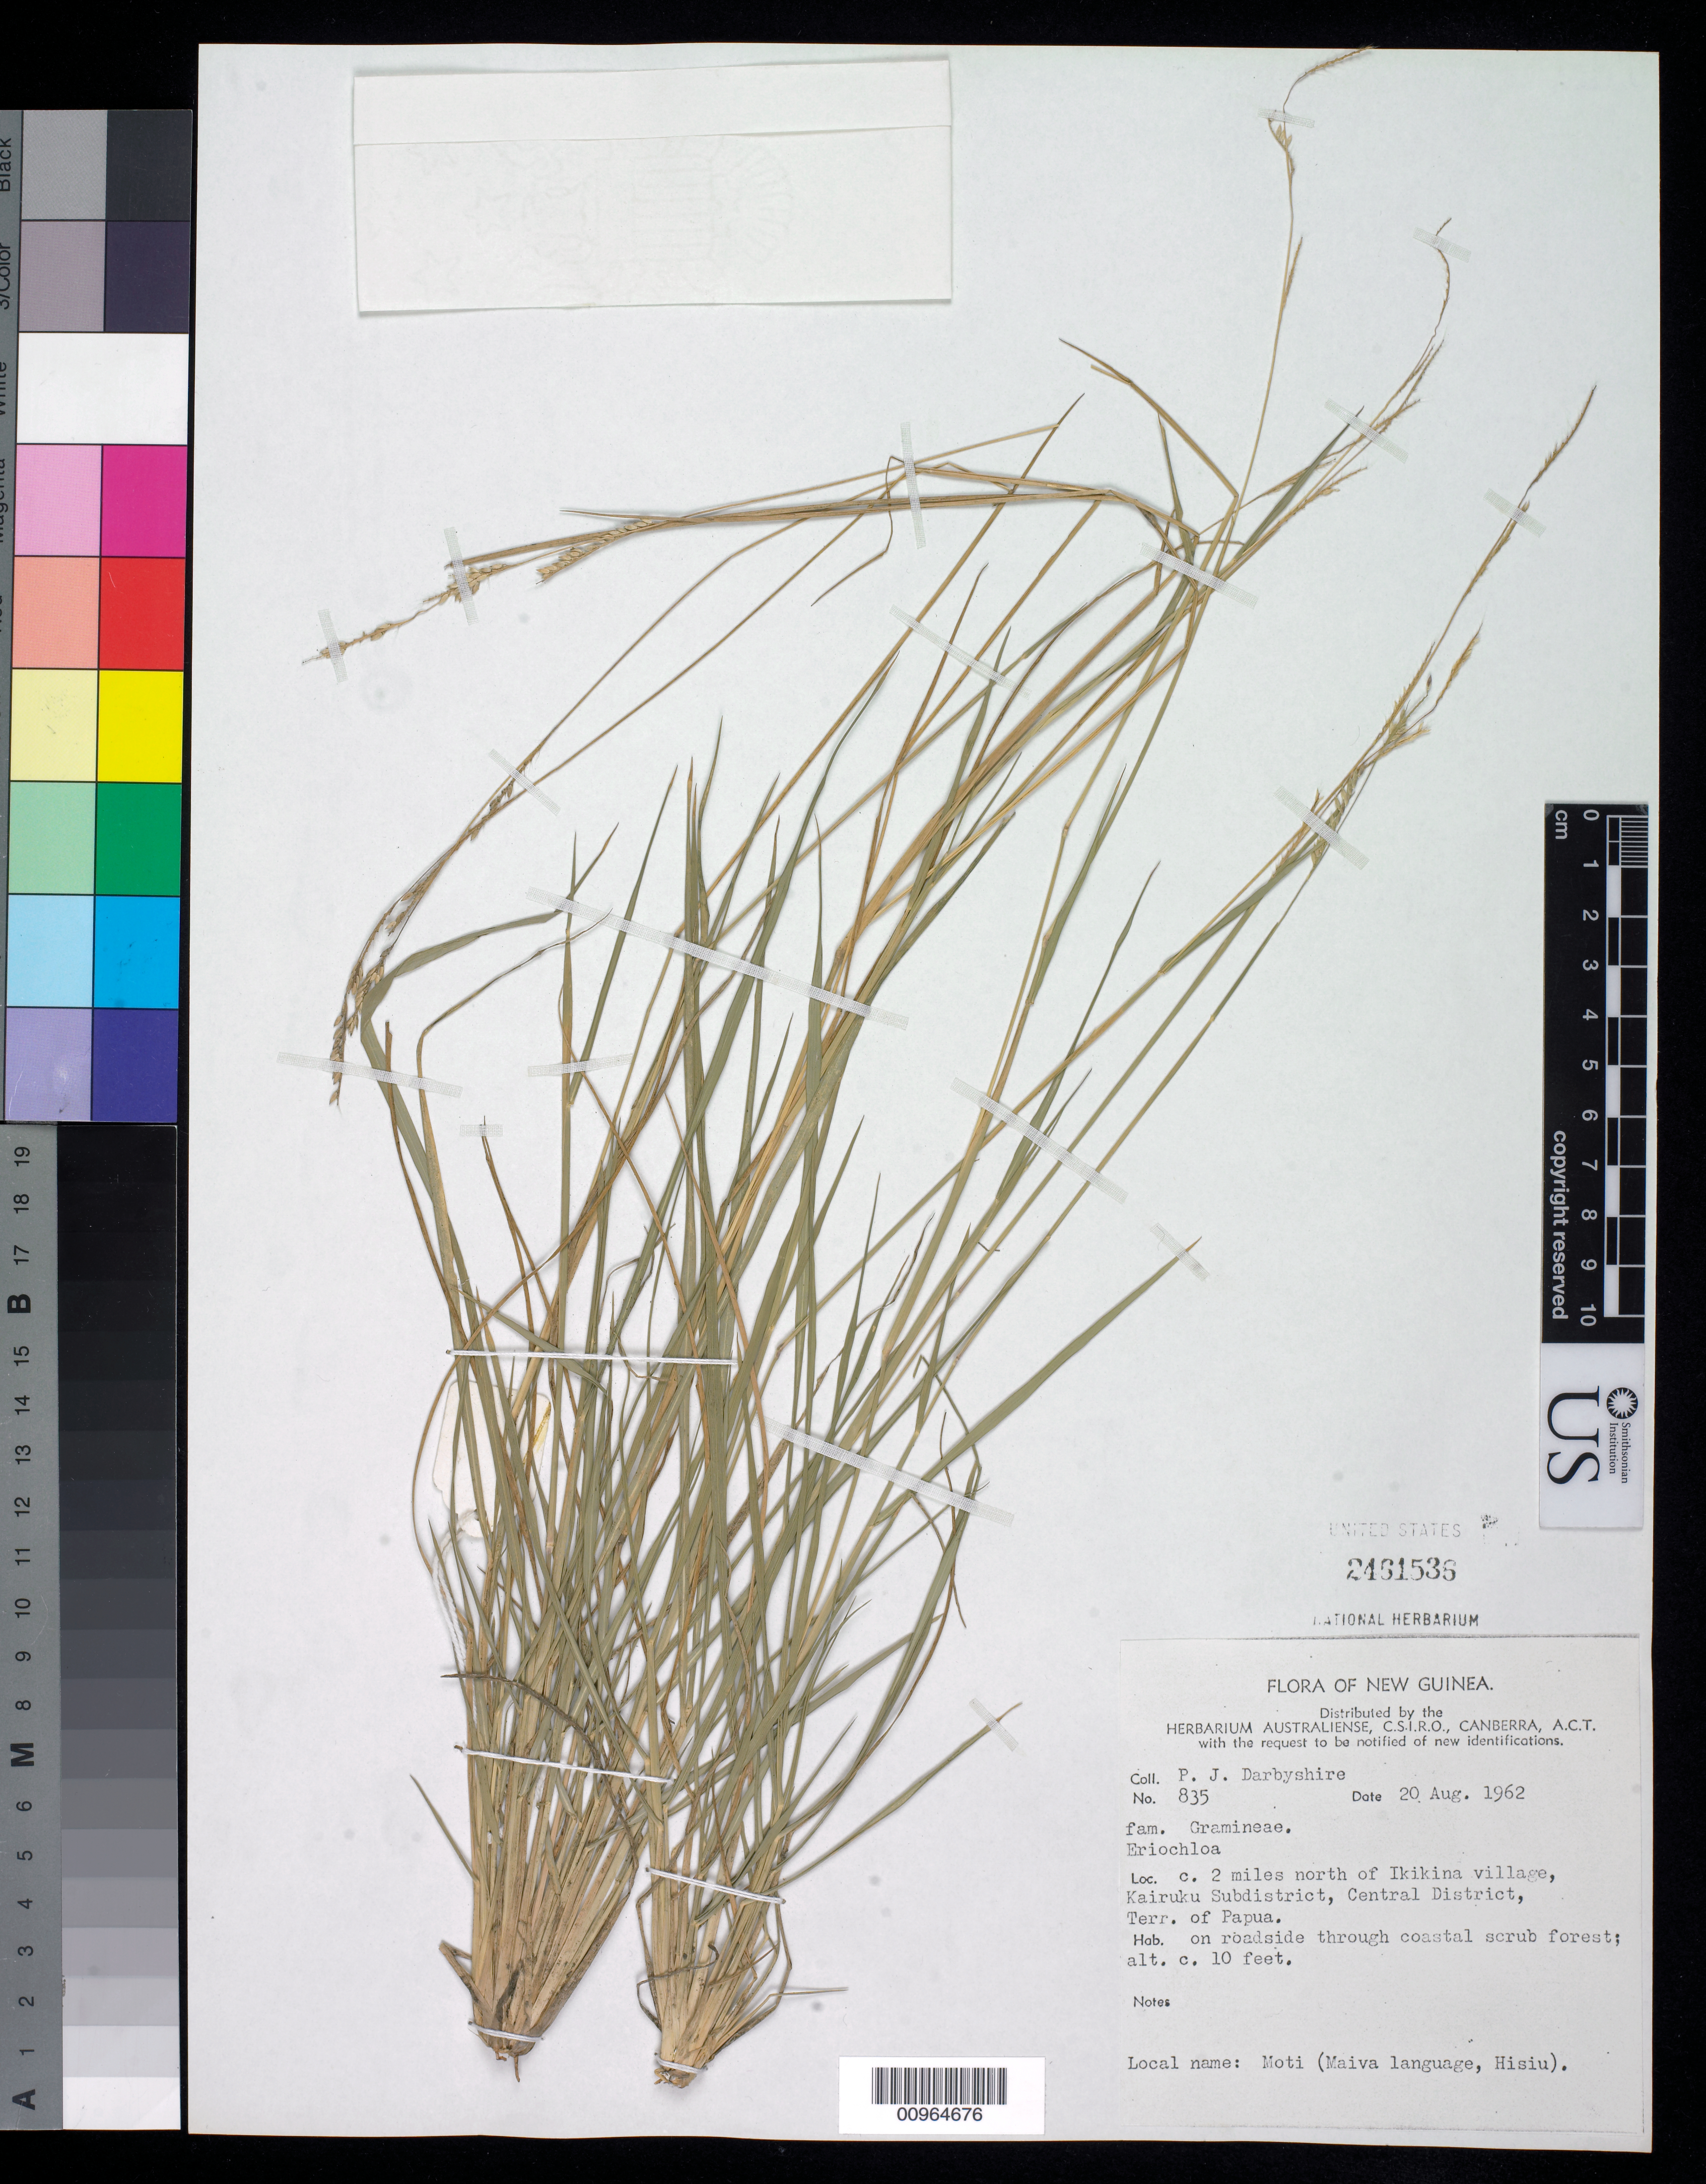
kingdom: Plantae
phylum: Tracheophyta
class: Liliopsida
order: Poales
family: Poaceae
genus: Eriochloa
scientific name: Eriochloa sp.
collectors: P. Darbyshire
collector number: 835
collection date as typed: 20 Aug 1962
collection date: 1962-08-20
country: Papua New Guinea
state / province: Central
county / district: Kairuku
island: New Guinea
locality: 2 miles N of Ikikina village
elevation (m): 3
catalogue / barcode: US 2461536